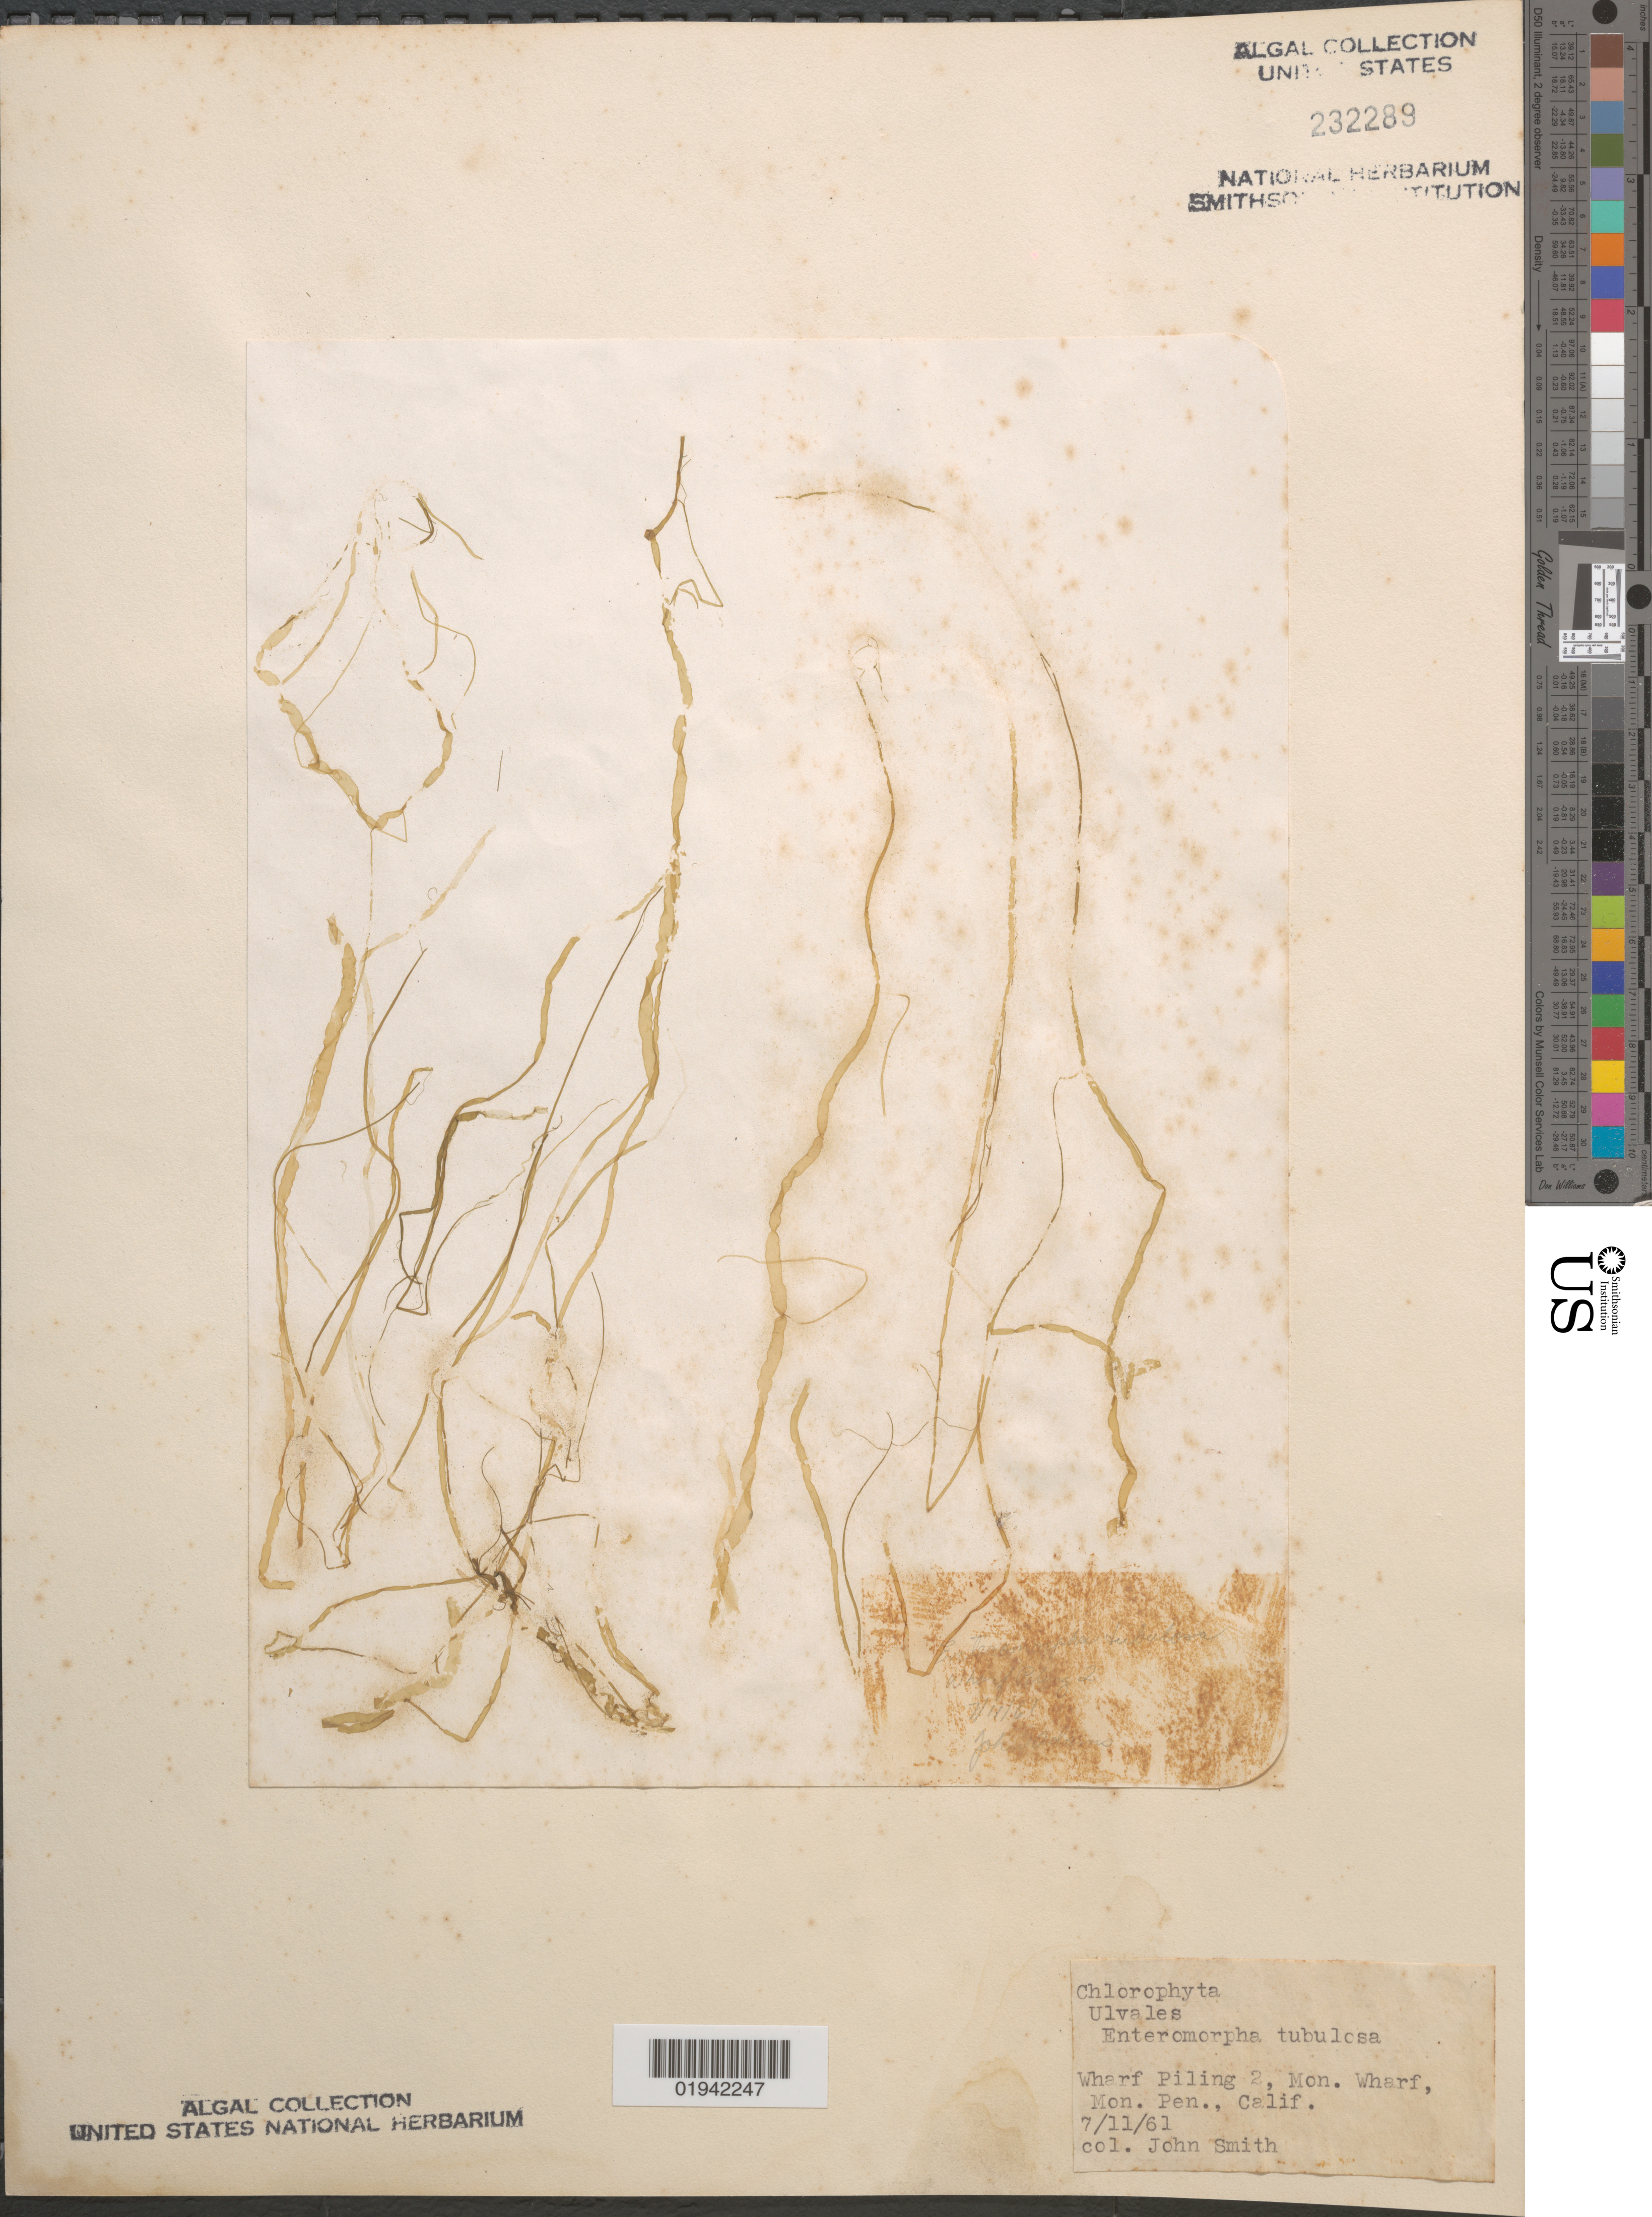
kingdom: Plantae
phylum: Chlorophyta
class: Ulvophyceae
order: Ulvales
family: Ulvaceae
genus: Ulva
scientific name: Ulva flexuosa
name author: Wulfen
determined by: Algae name updating Project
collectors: J. Smith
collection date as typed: Transcribed d/m/y: 11/7/61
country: United States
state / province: California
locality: Wharf Piling 2, Mon. Wharf, Mon. Pen.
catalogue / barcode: US 232289